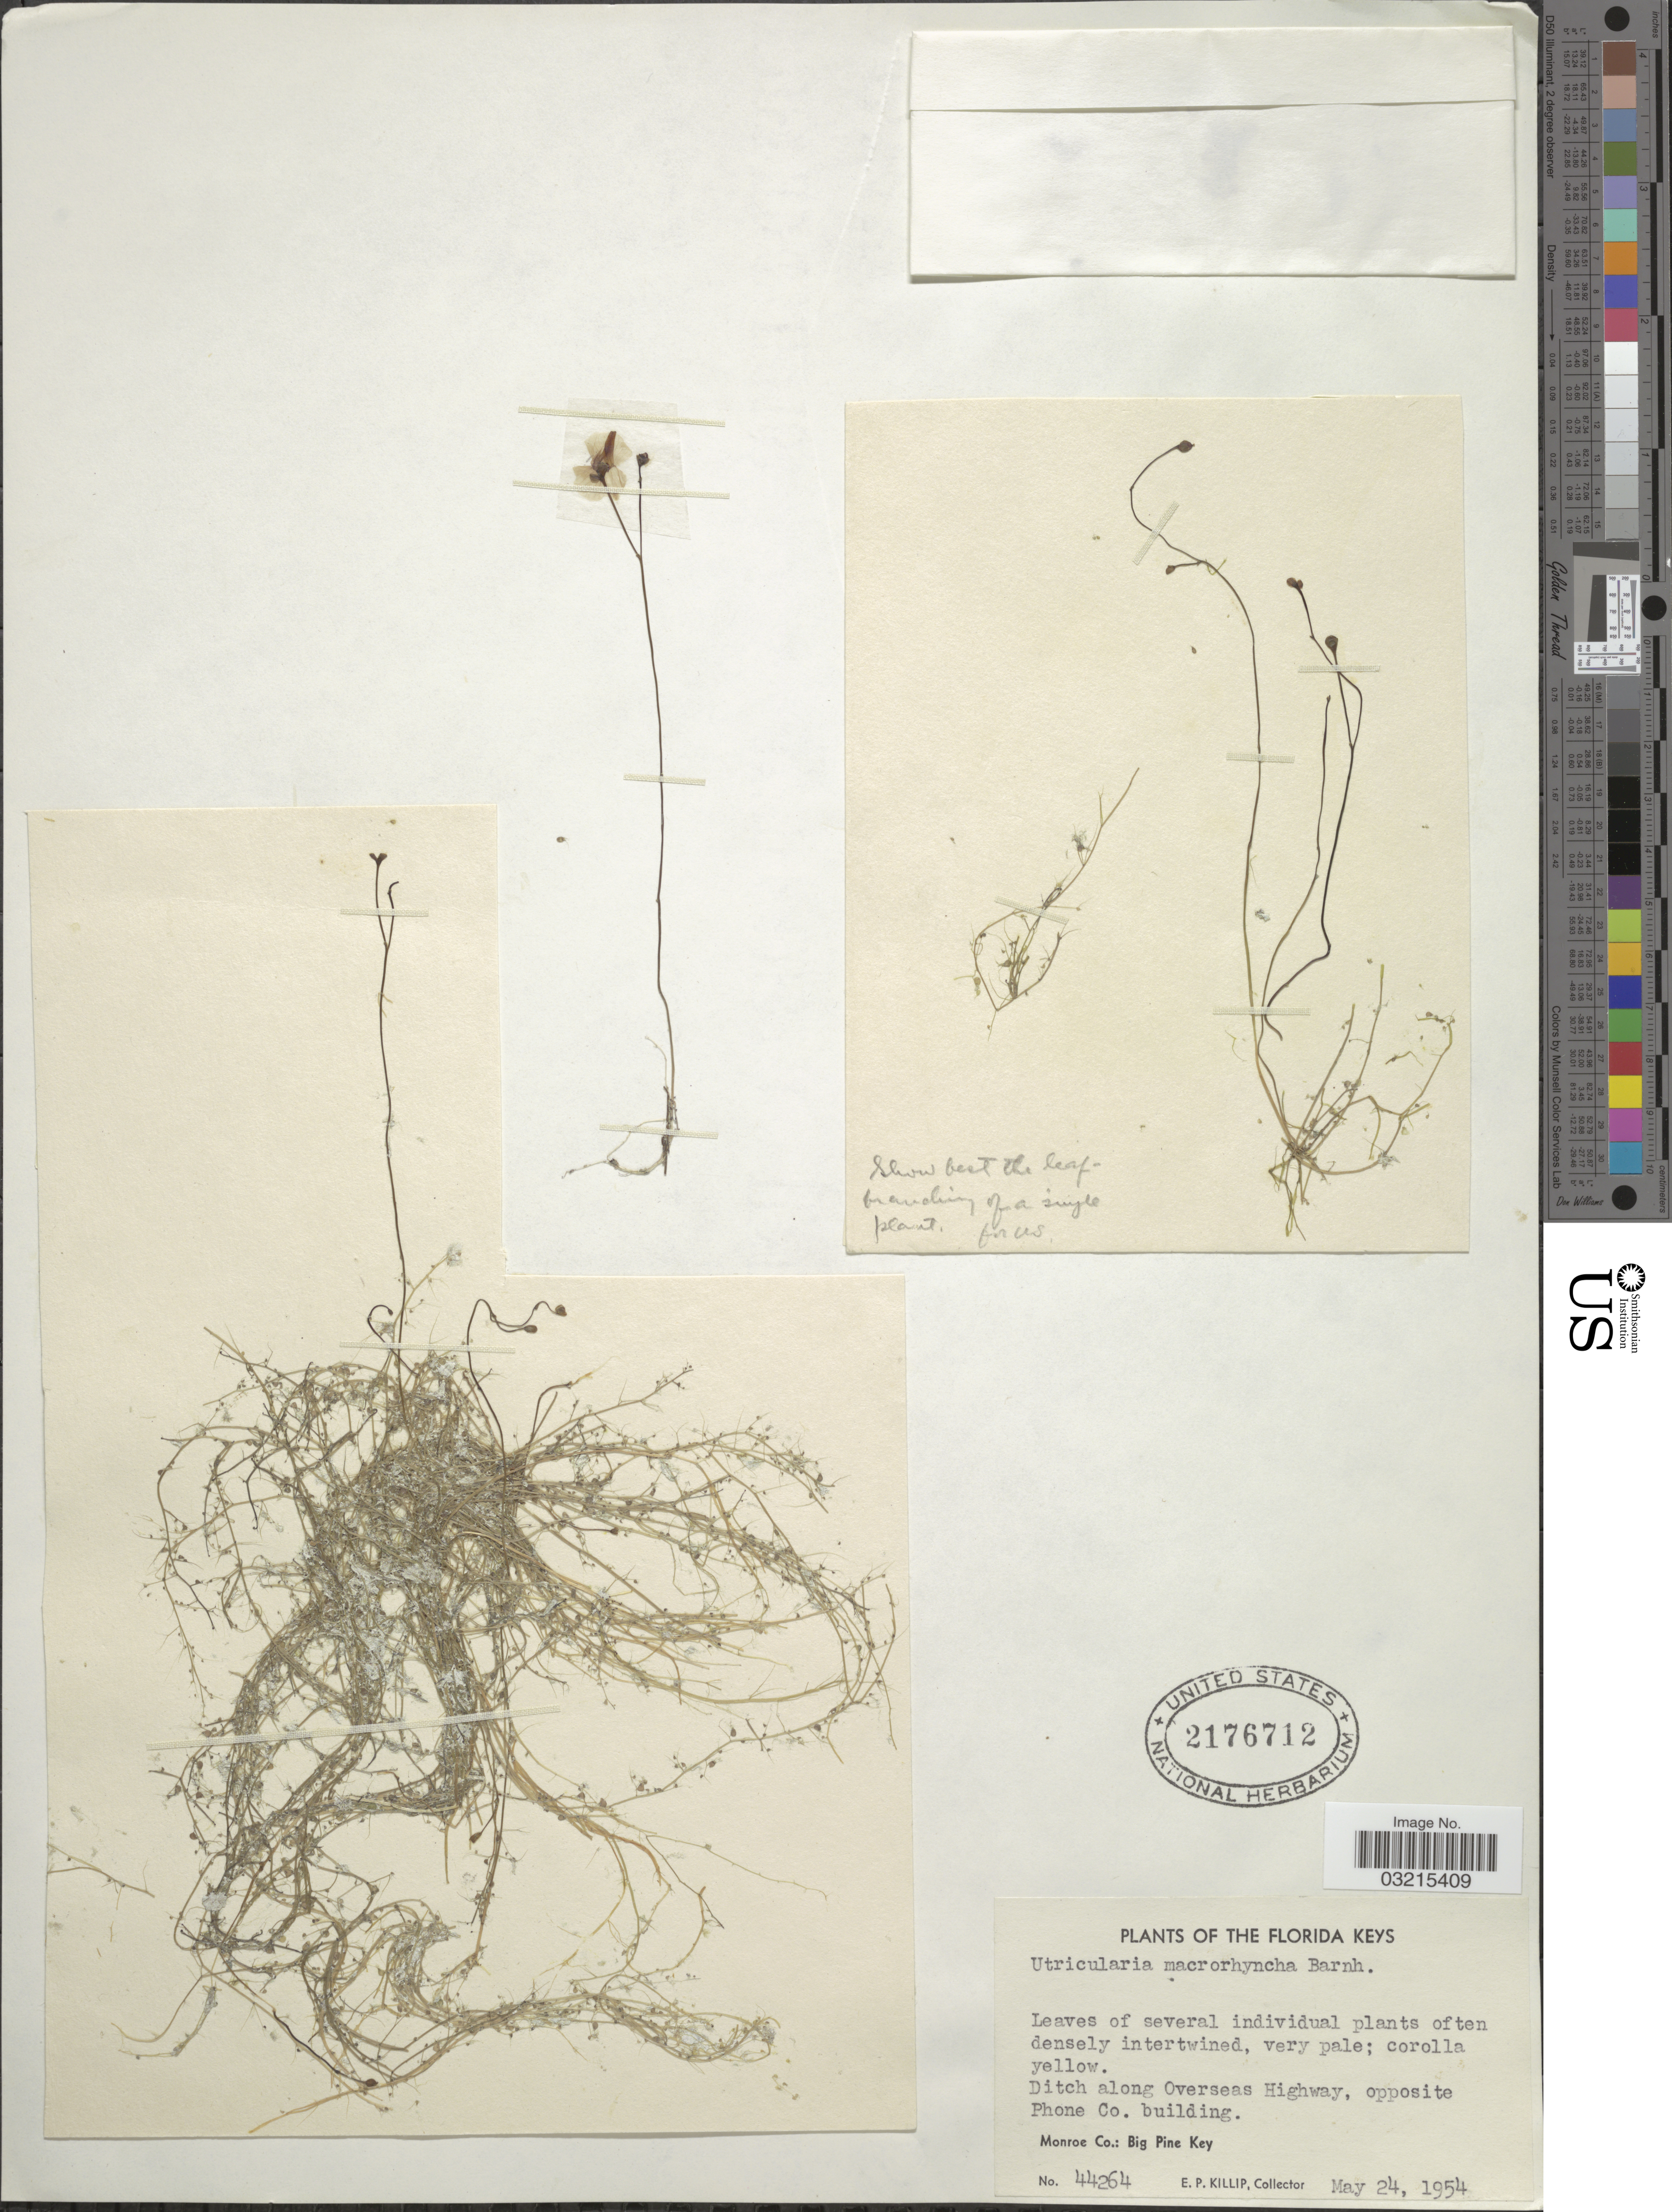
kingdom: Plantae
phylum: Tracheophyta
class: Magnoliopsida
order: Lamiales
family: Lentibulariaceae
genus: Utricularia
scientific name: Utricularia macrorhyncha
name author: Barnhart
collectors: E. P. Killip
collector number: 44264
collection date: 1954-05-24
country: United States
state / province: Florida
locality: Florida Keys. Ditch along Overseas Highway, opposite Phone Co. building. Monroe Co.: Big Pine Key.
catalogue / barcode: US 2176712